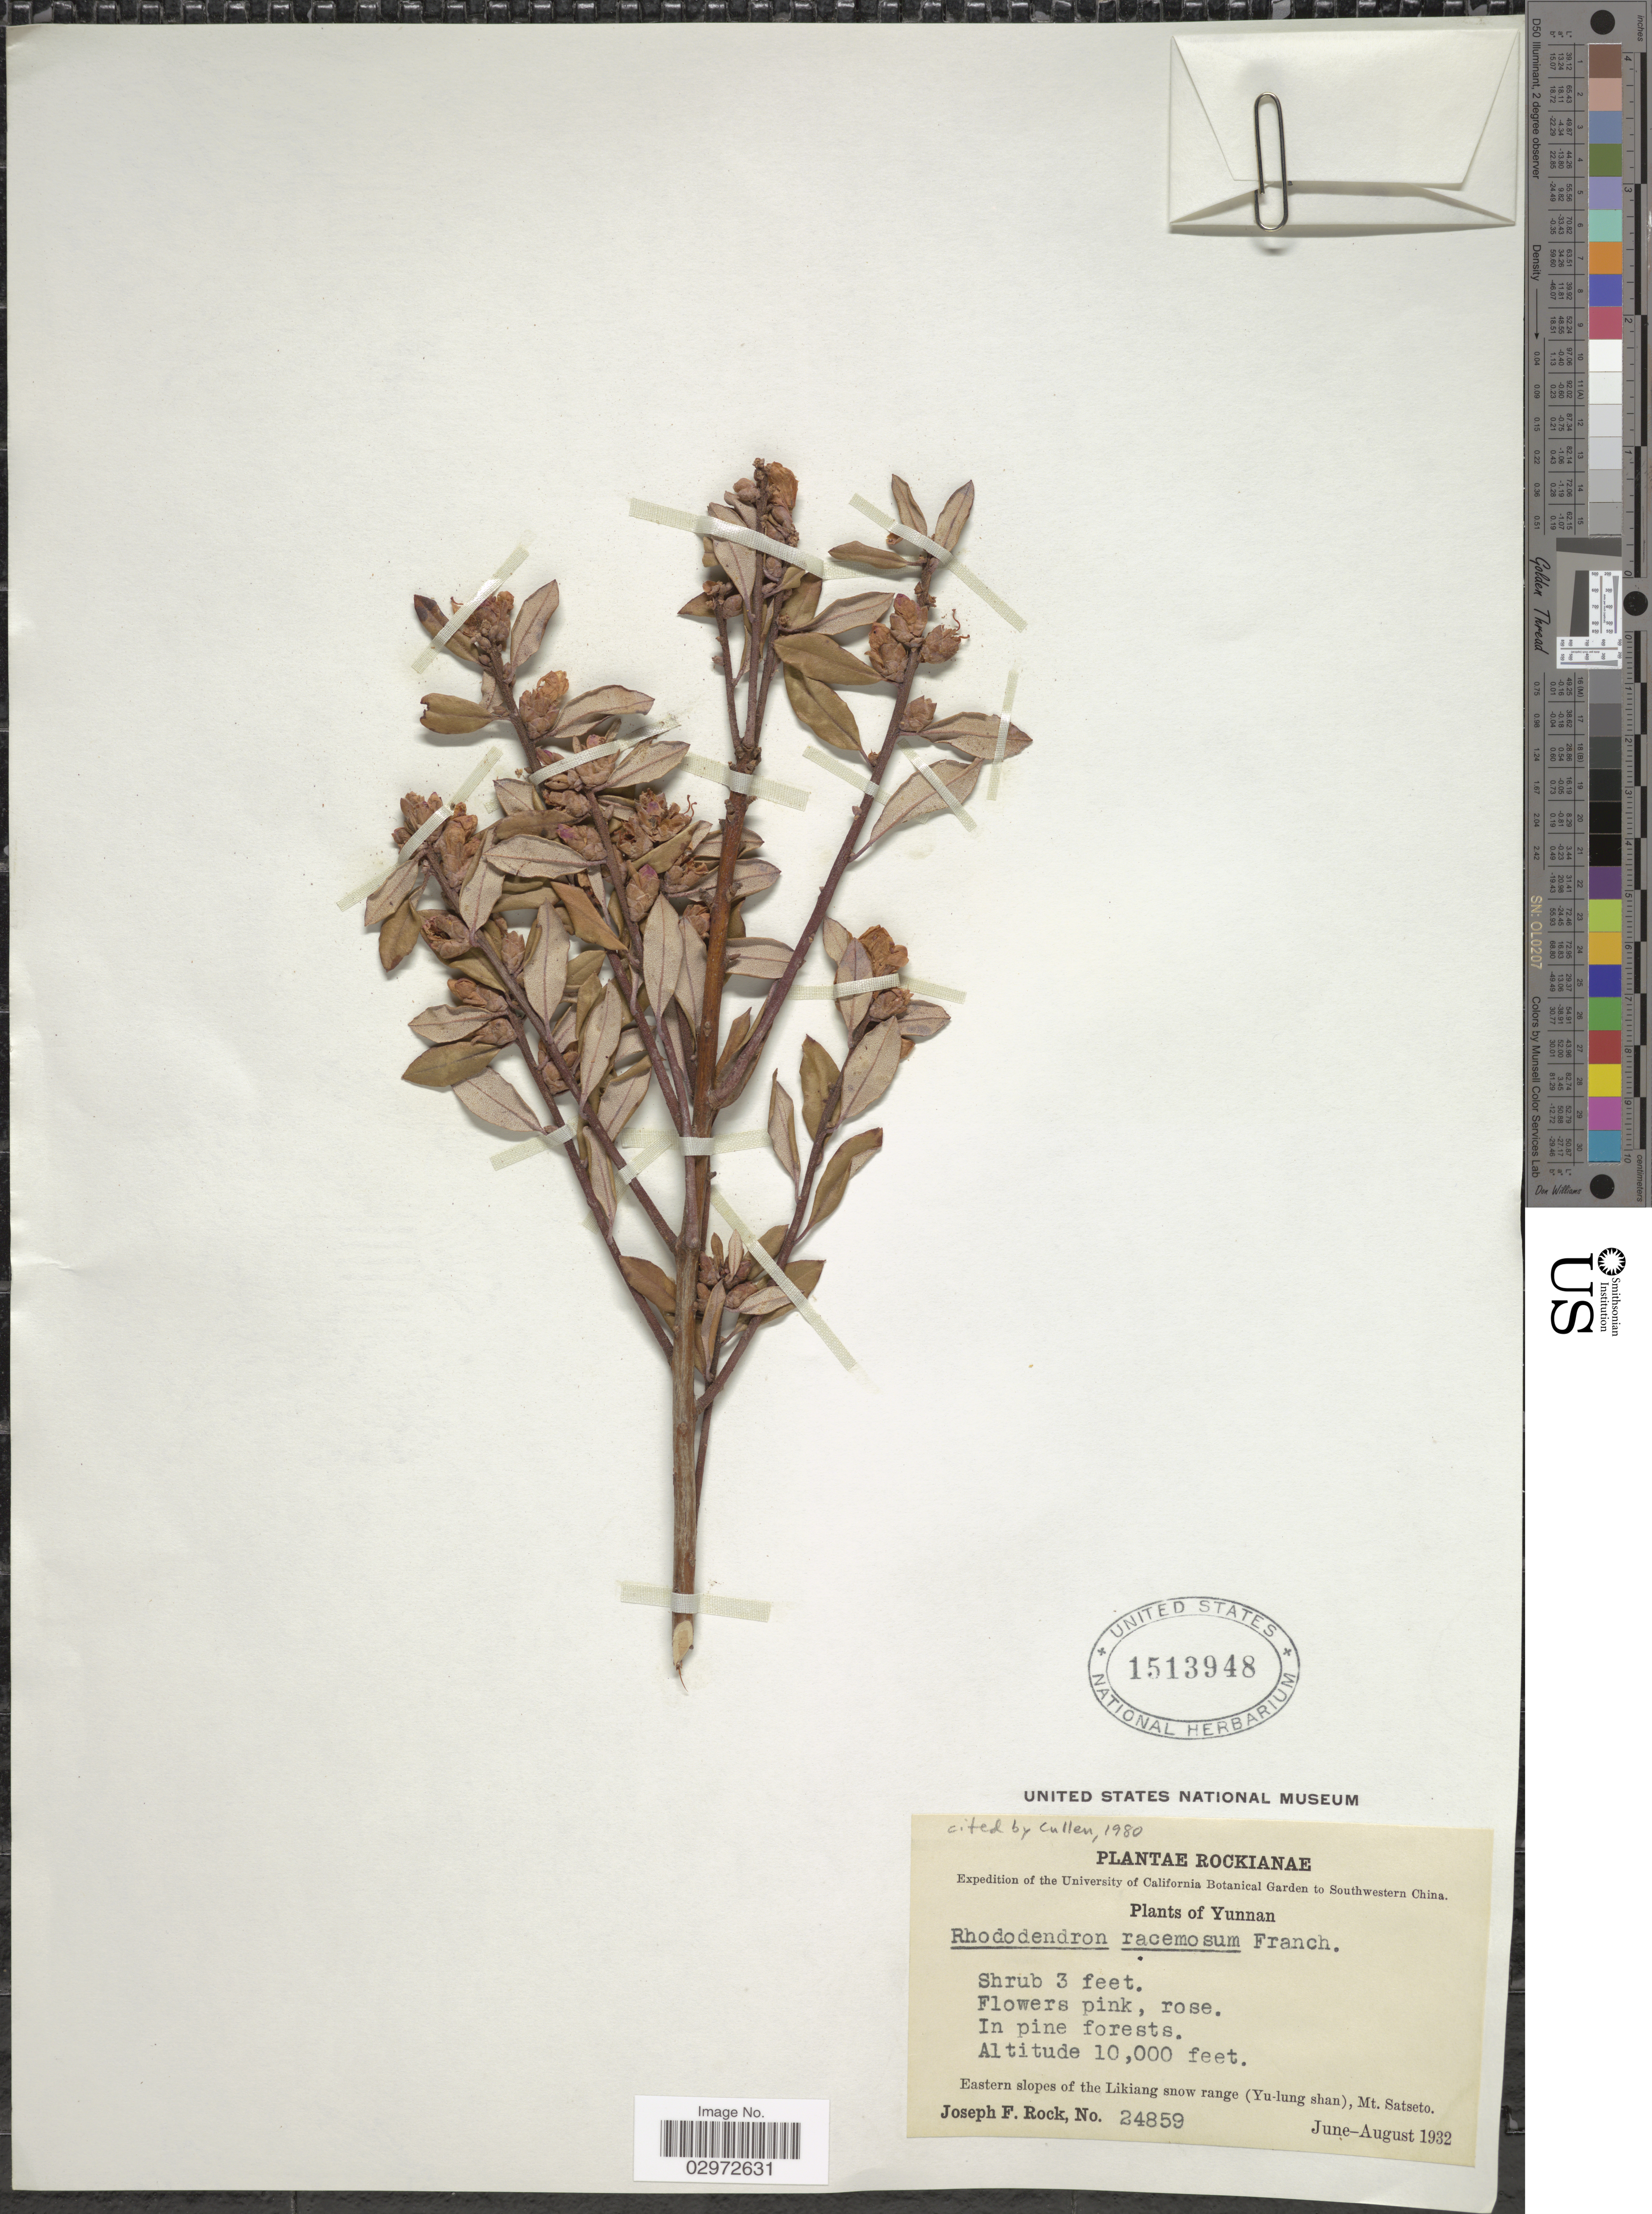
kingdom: Plantae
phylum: Tracheophyta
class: Magnoliopsida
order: Ericales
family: Ericaceae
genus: Rhododendron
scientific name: Rhododendron racemosum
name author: Franch.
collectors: J. F. Rock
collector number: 24859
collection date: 1932-06/1932-08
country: China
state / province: Yunnan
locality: Eastern slopes of the Likiang snow range (Yu-lung shan), Mt. Satseto. Southwestern China.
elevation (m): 3048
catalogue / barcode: US 1513948